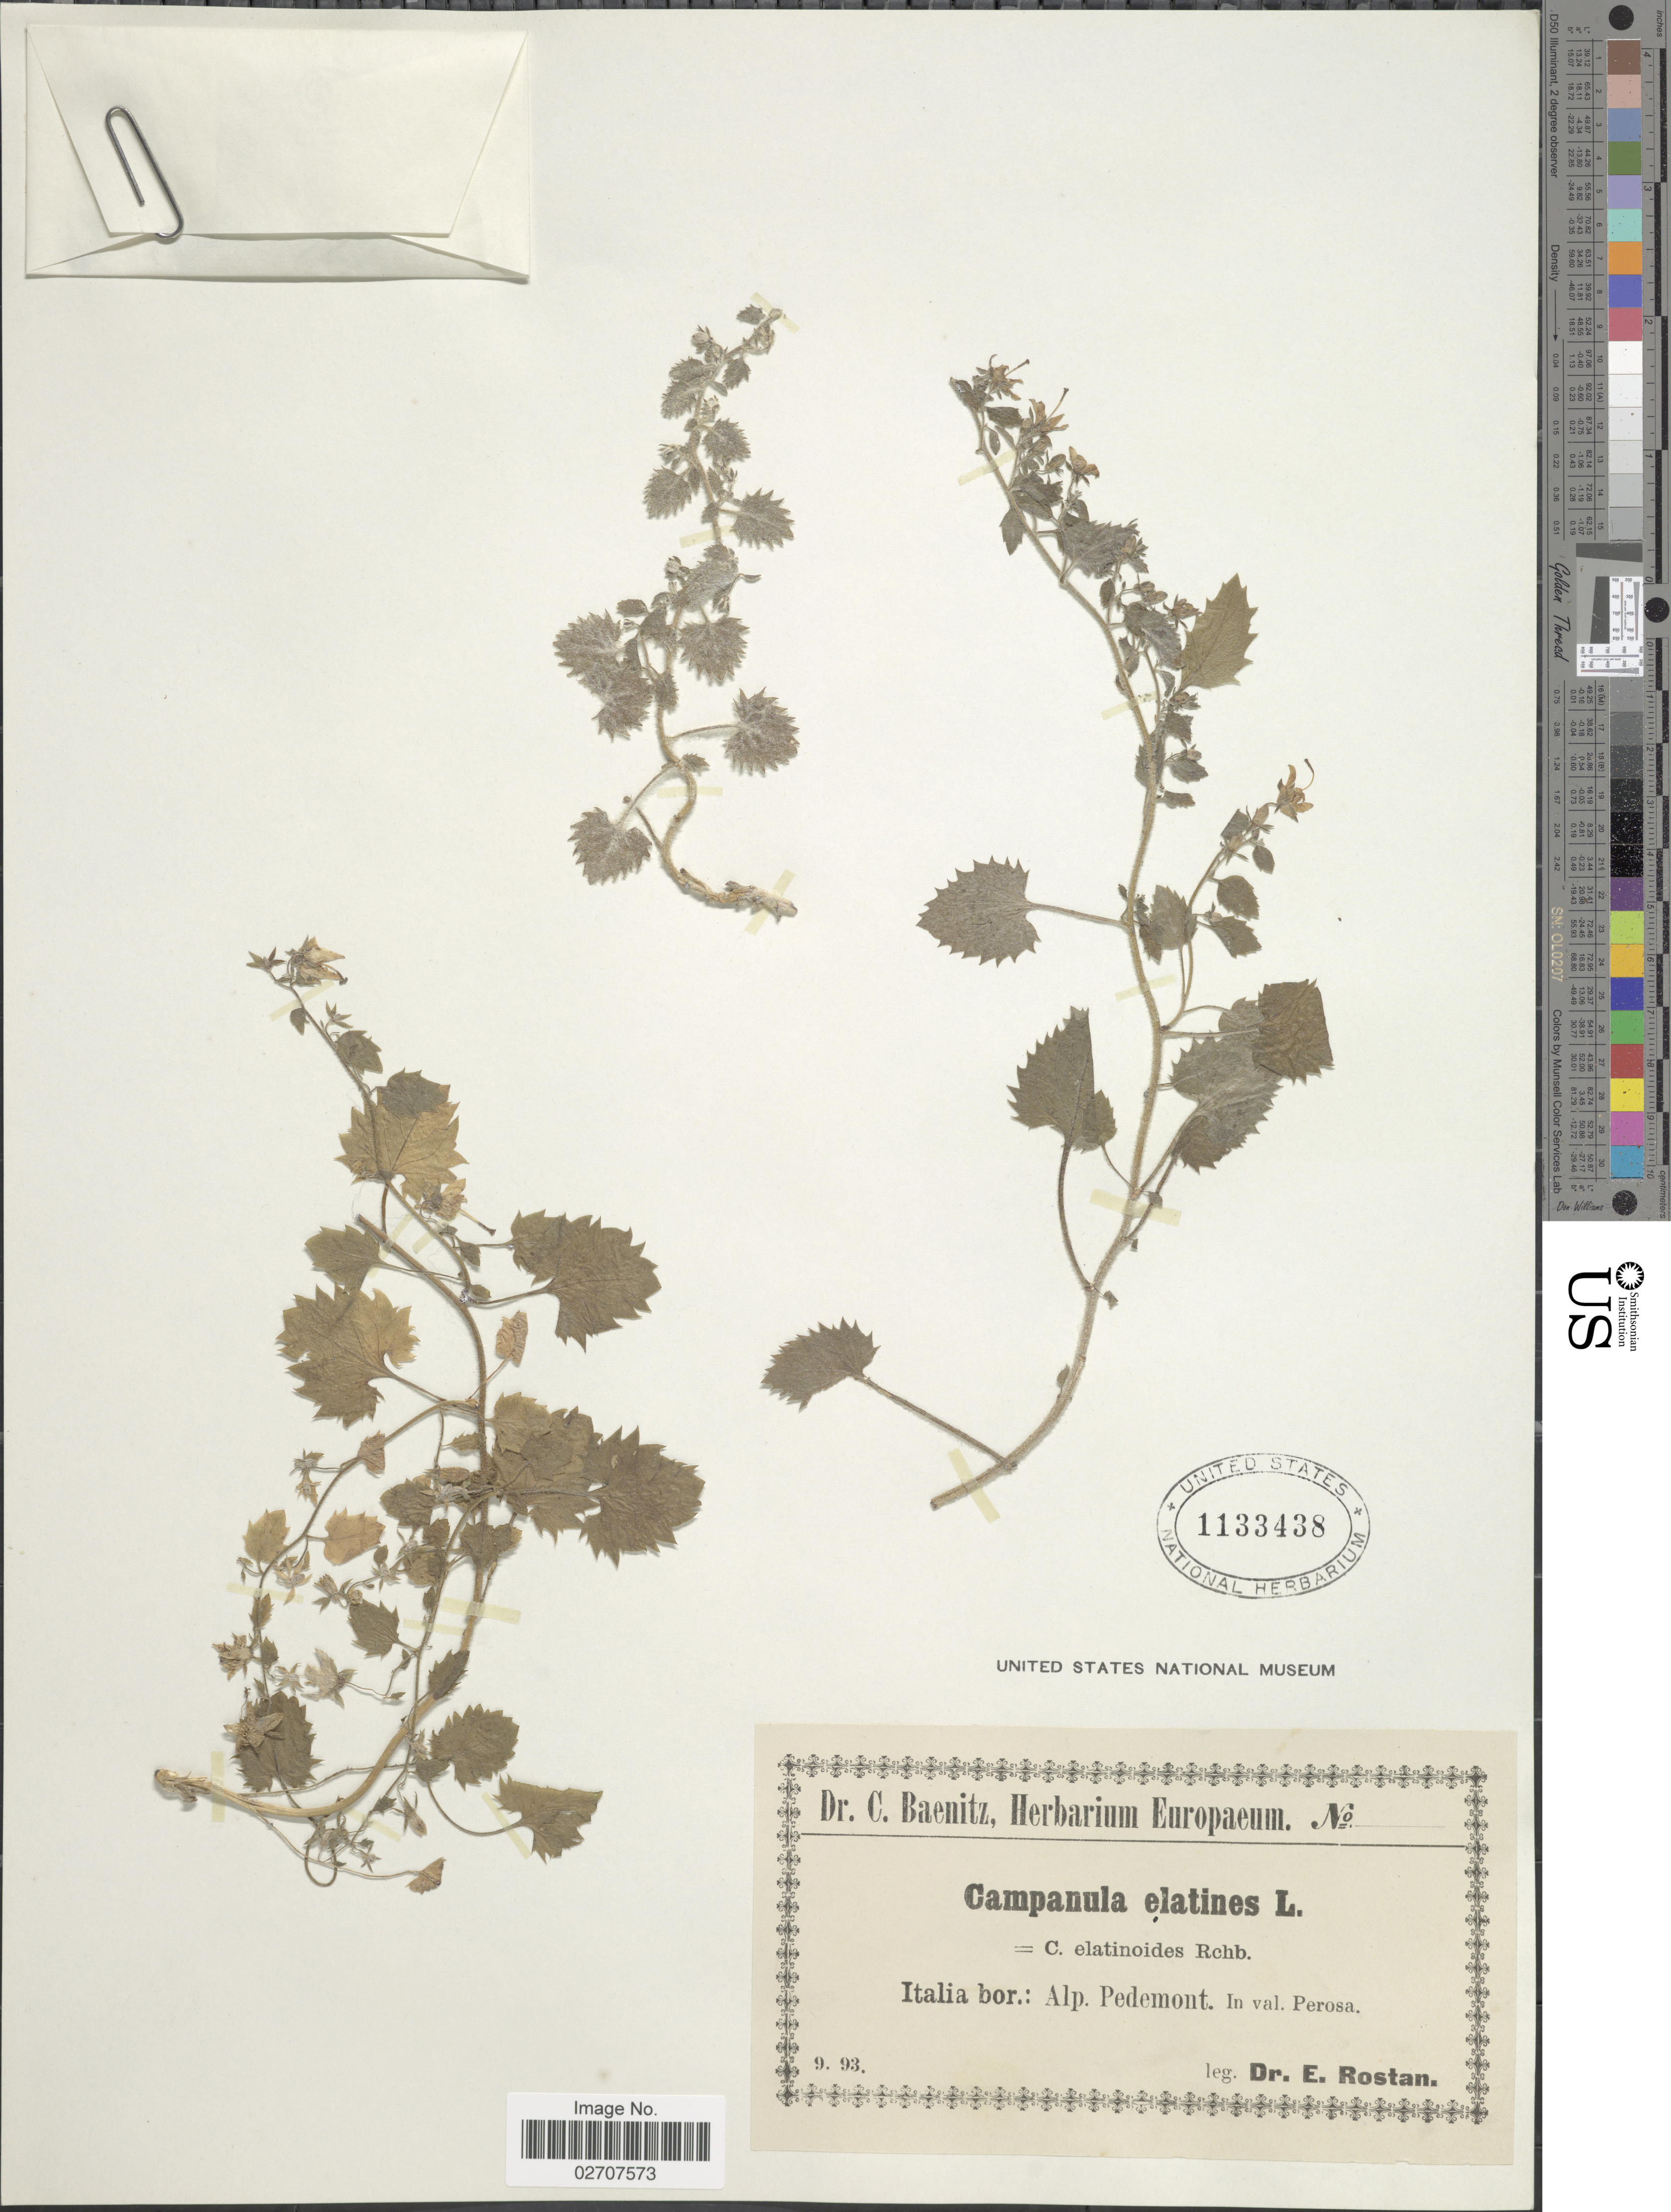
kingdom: Plantae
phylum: Tracheophyta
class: Magnoliopsida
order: Asterales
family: Campanulaceae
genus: Campanula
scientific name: Campanula elatines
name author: L.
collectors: E. Rostan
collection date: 1893-09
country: Italy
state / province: Piedmont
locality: Italia bor.: Alp. Pedemont. In val. Perosa.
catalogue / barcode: US 1133438